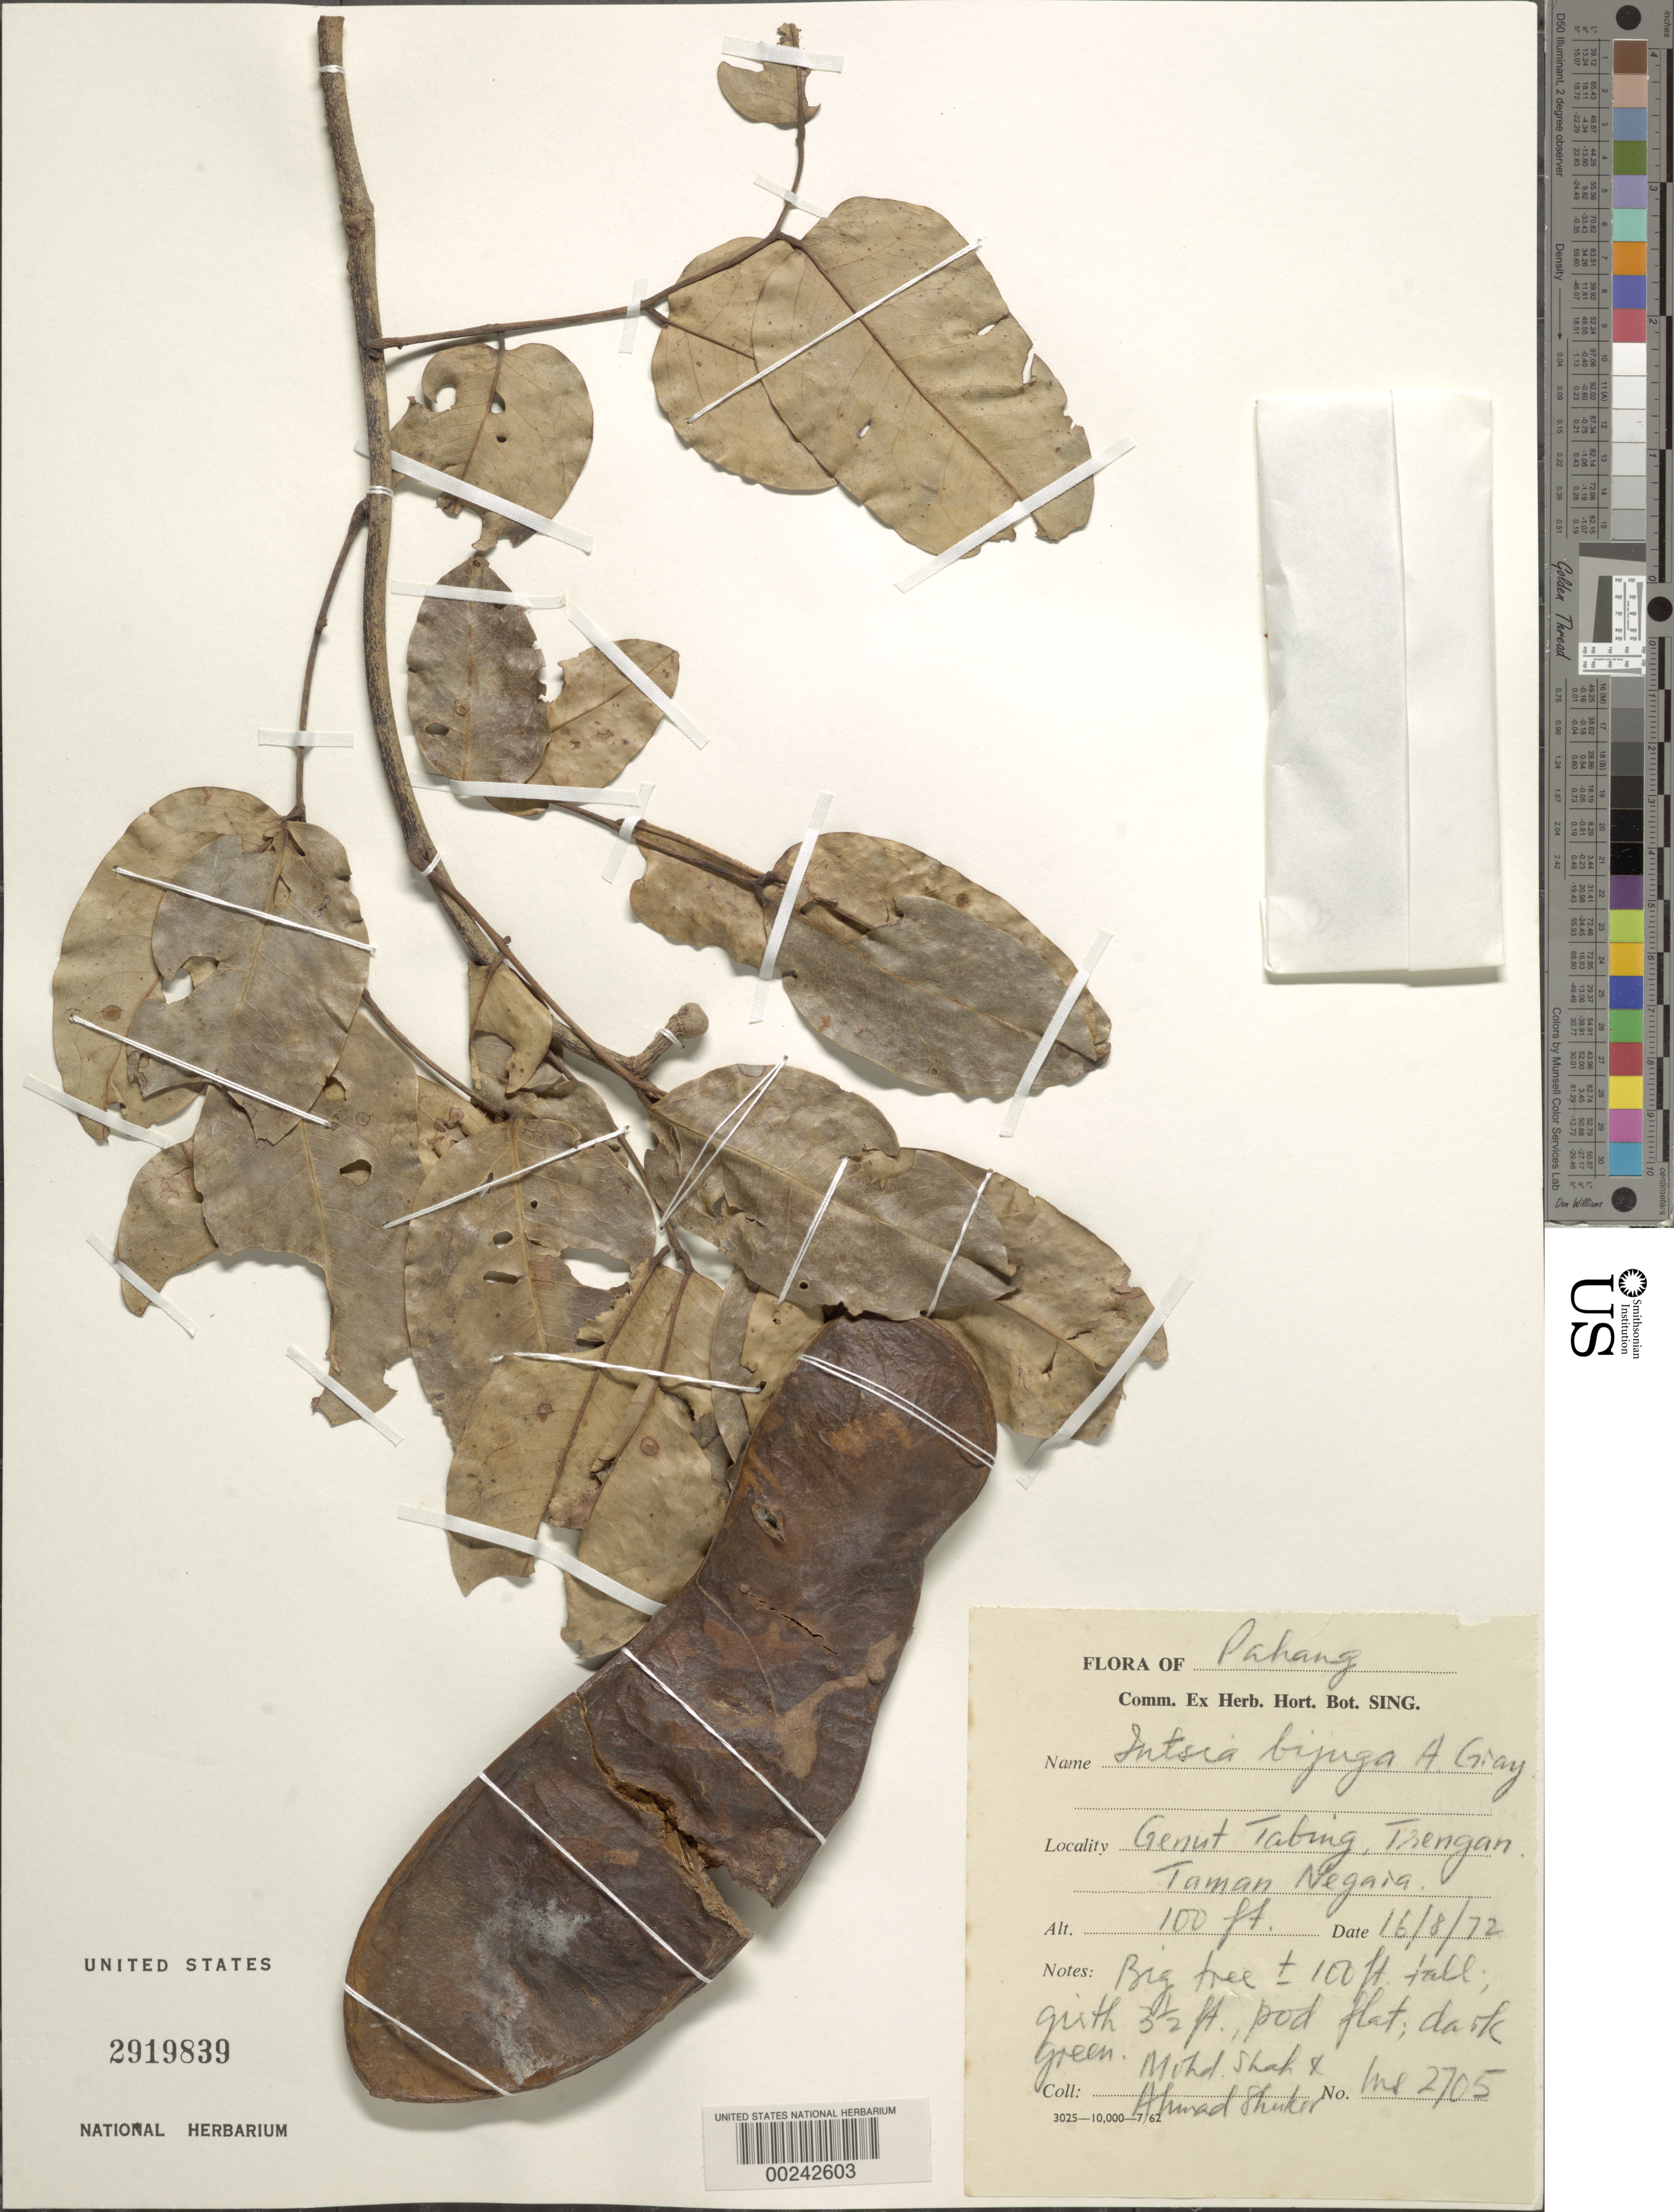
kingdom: Plantae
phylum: Tracheophyta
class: Magnoliopsida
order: Fabales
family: Fabaceae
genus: Intsia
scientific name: Intsia bijuga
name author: (Colebr.) Kuntze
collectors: M. Shah & A. Shuker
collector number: Ms2705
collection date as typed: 16 Aug 1972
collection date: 1972-08-16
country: Malaysia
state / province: Pahang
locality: Genut tabing, trengan, taman negaia, pahang [Malay Peninsula]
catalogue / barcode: US 2919839